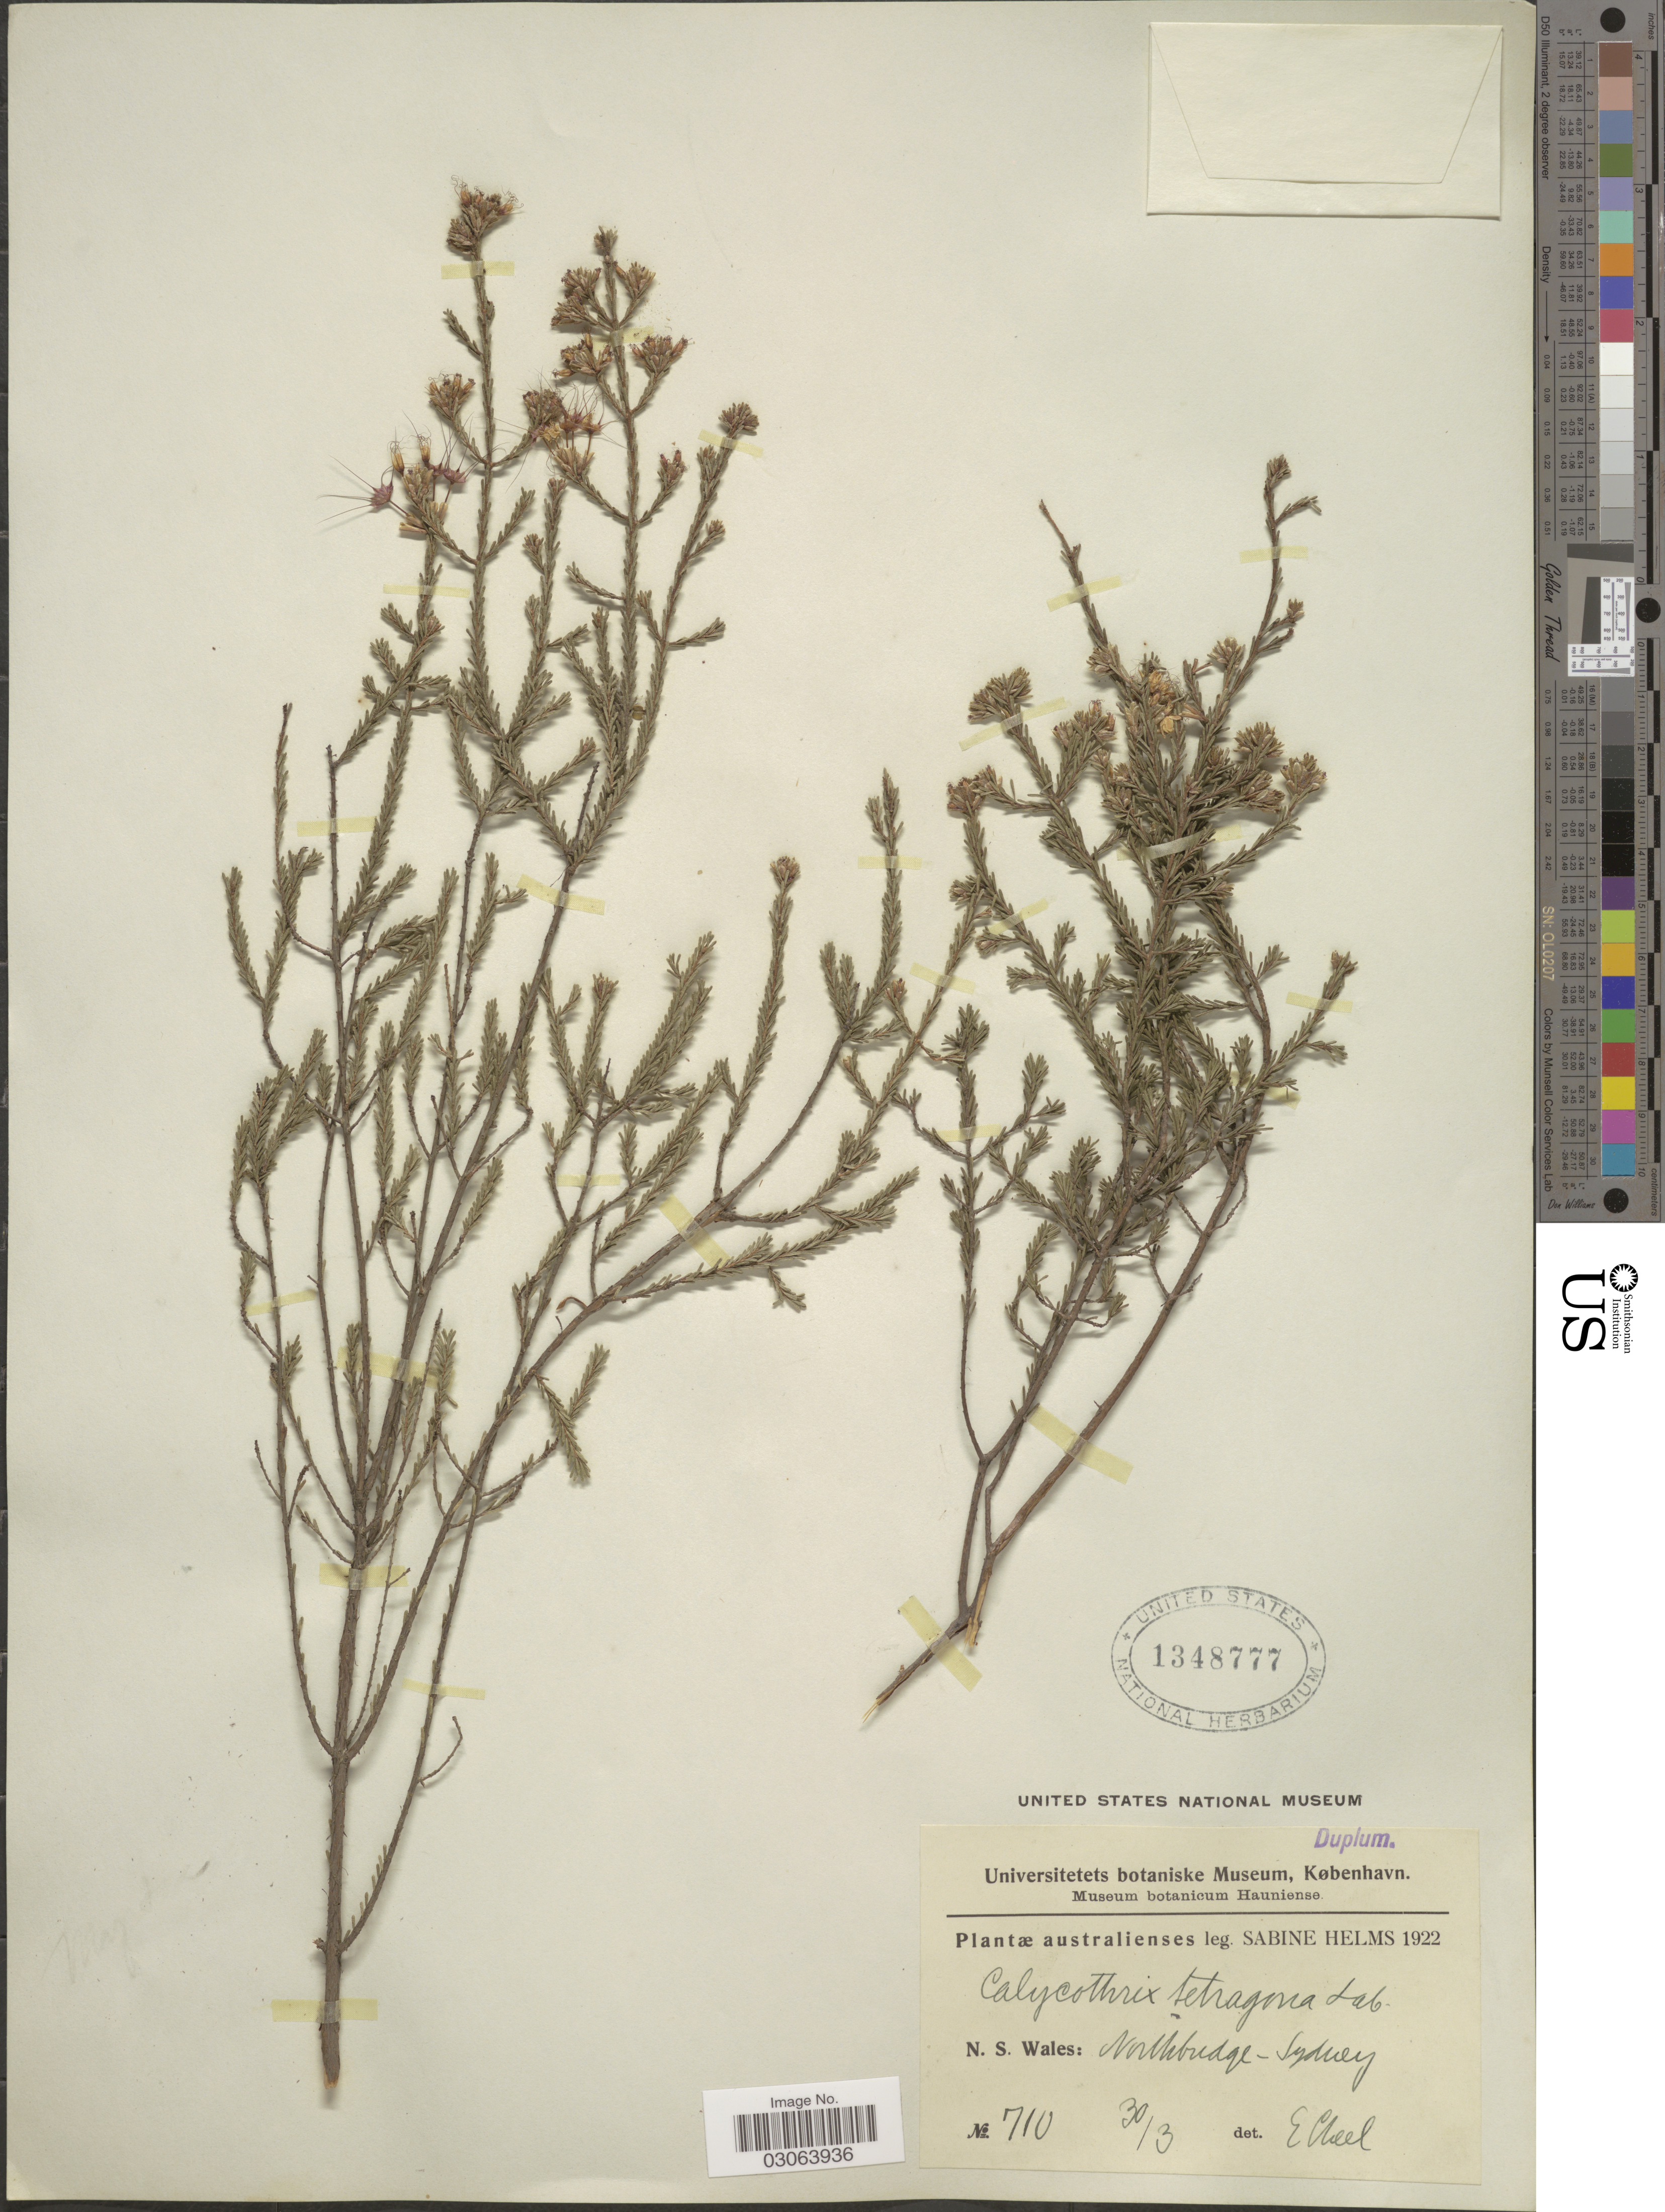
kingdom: Plantae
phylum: Tracheophyta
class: Magnoliopsida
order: Myrtales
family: Myrtaceae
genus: Calytrix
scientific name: Calytrix tetragona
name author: Labill.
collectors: S. Helms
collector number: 710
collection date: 1922-03-30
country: Australia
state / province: New South Wales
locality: Northbridge - Sydney.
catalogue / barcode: US 1348777